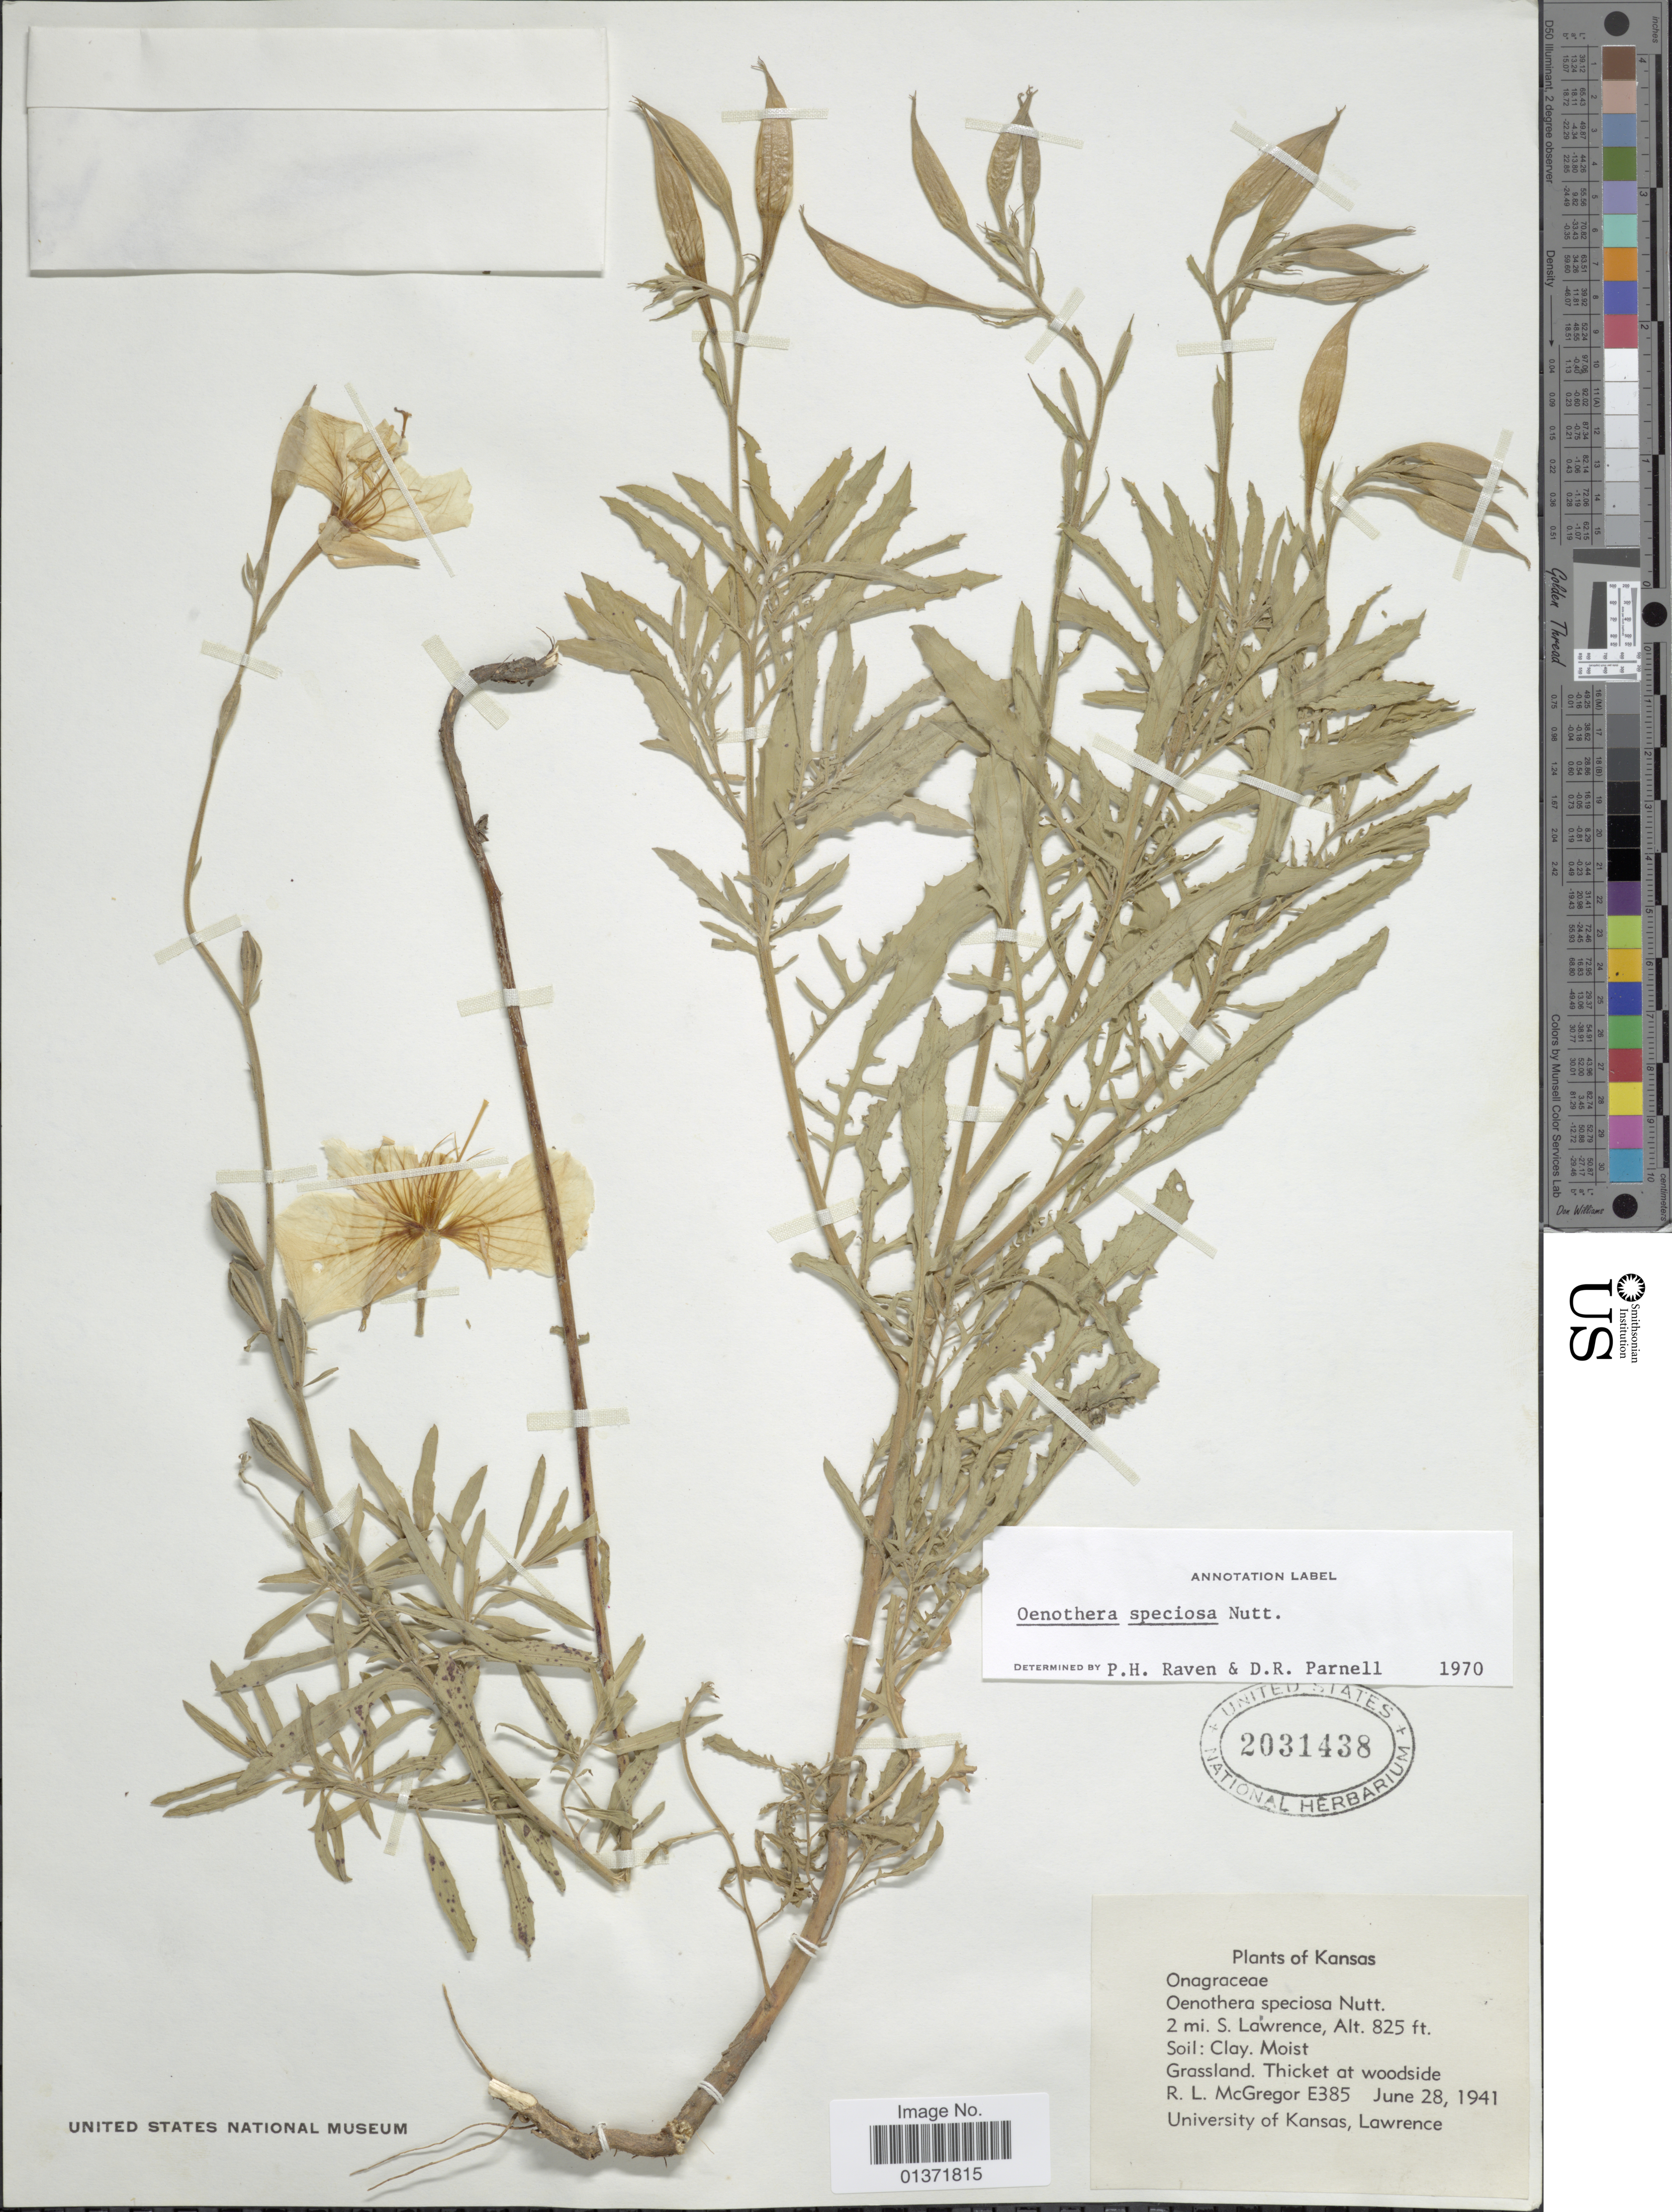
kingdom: Plantae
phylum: Tracheophyta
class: Magnoliopsida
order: Myrtales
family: Onagraceae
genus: Oenothera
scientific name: Oenothera speciosa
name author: Nutt.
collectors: R. McGregor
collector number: E385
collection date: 1941-06-28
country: United States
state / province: Kansas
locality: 2 mi. S. Lawrence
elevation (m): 251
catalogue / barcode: US 2031438